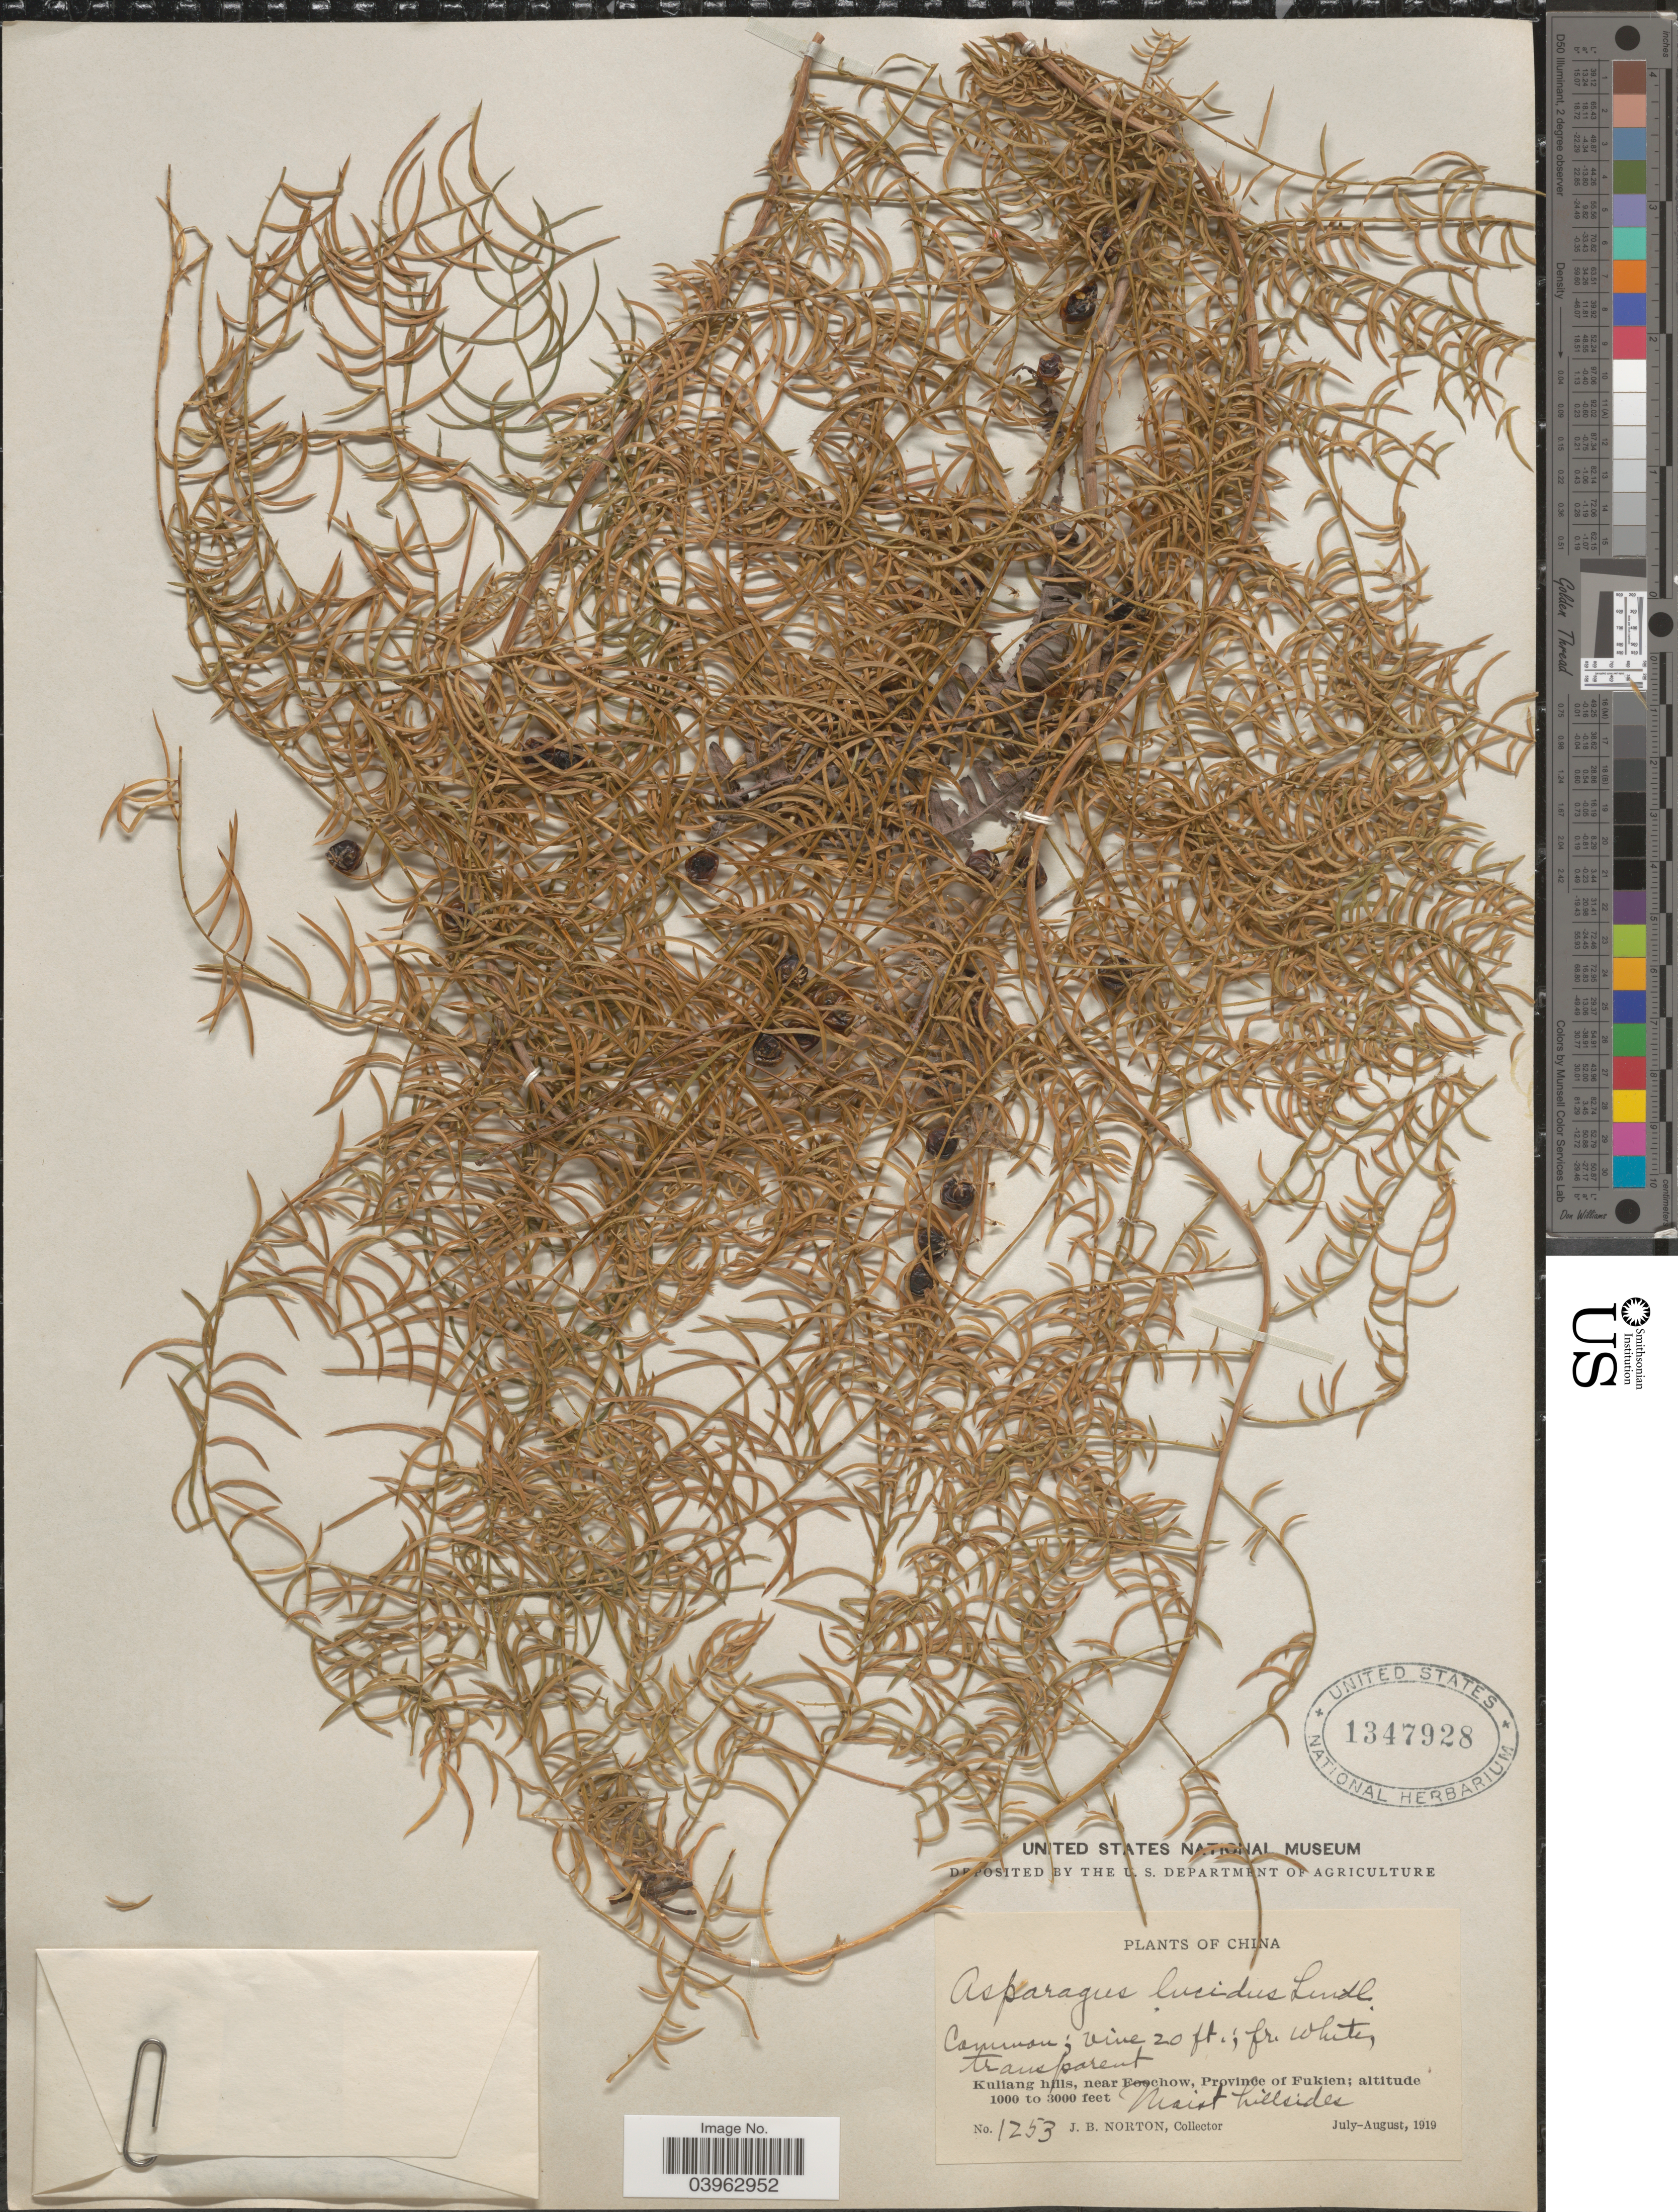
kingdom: Plantae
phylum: Tracheophyta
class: Liliopsida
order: Asparagales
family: Asparagaceae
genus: Asparagus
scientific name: Asparagus lucidus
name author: Lindl.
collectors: J. B. Norton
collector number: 1253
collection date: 1919-07/1919-08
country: China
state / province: Fujian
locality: Kuliang hills, near Foochow, Province of Fukien.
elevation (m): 305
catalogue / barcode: US 1347928